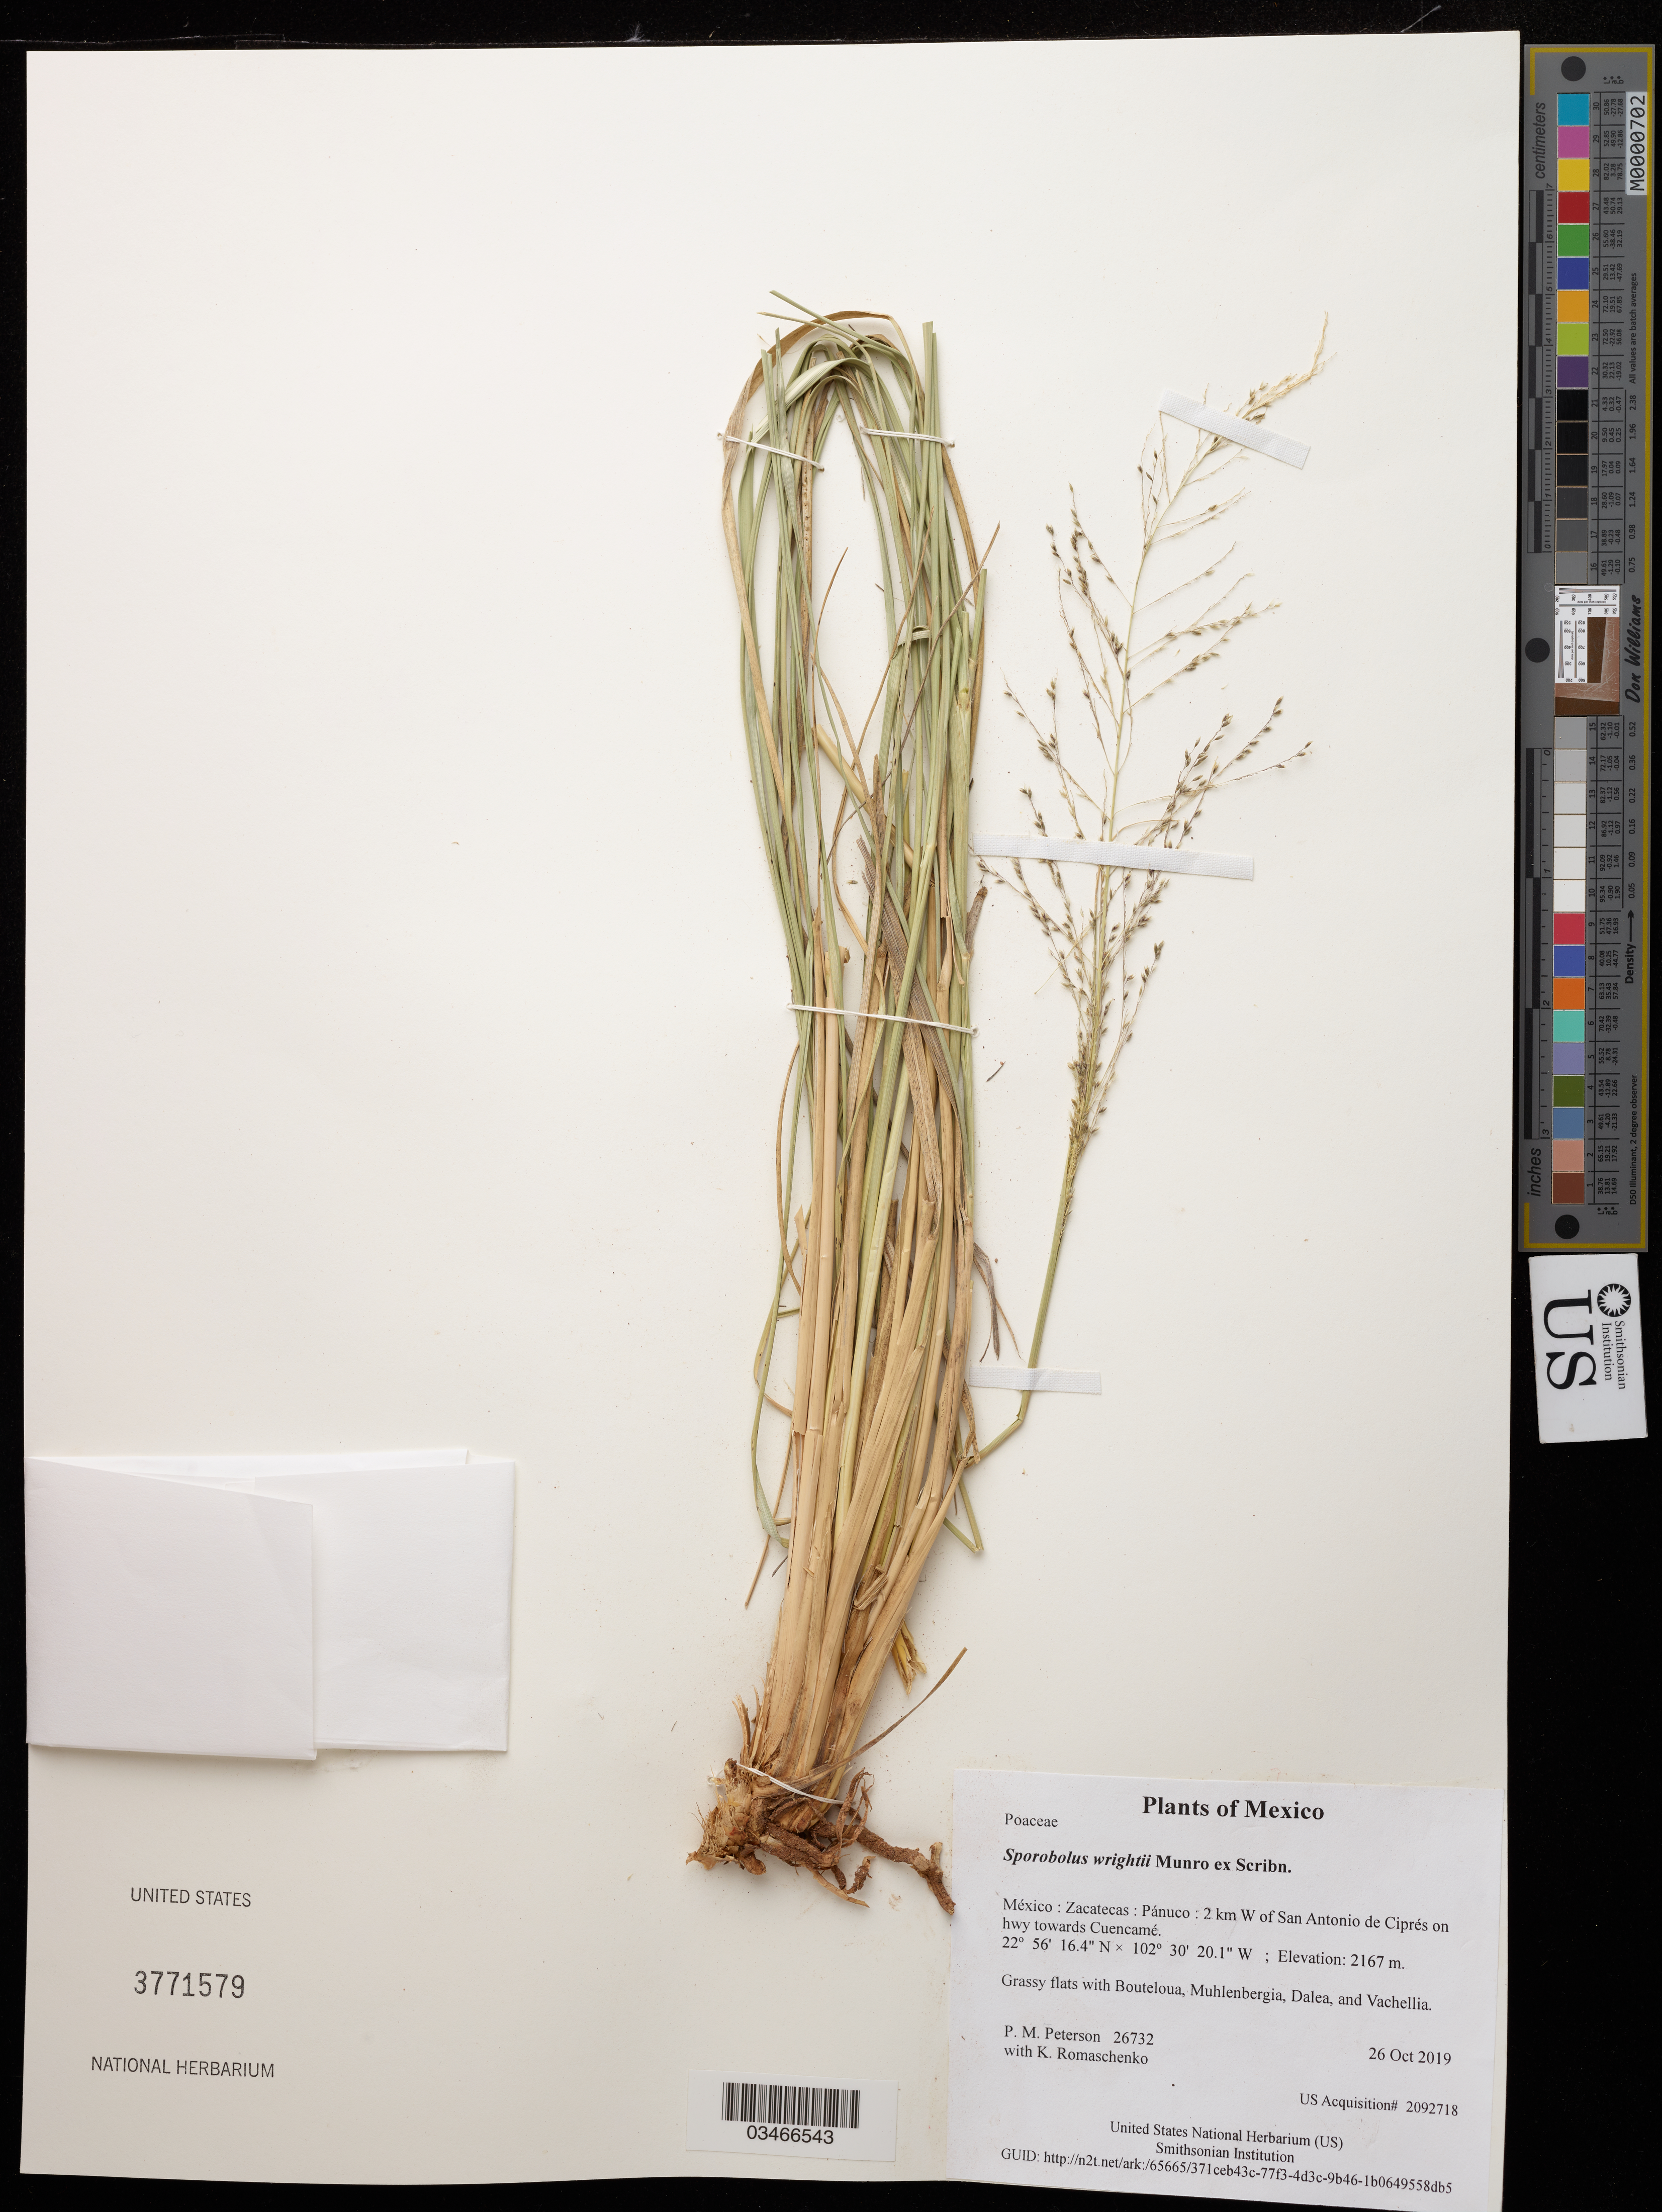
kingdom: Plantae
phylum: Tracheophyta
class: Liliopsida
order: Poales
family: Poaceae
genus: Sporobolus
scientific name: Sporobolus wrightii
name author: Munro ex Scribn.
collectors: P. M. Peterson & K. Romaschenko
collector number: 26732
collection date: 2019-10-26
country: México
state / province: Zacatecas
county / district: Pánuco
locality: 2 km W of San Antonio de Ciprés on hwy towards Cuencamé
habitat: Grassy flats with Bouteloua, Muhlenbergia, Dalea, and Vachellia.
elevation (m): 2167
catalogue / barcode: US 3771579